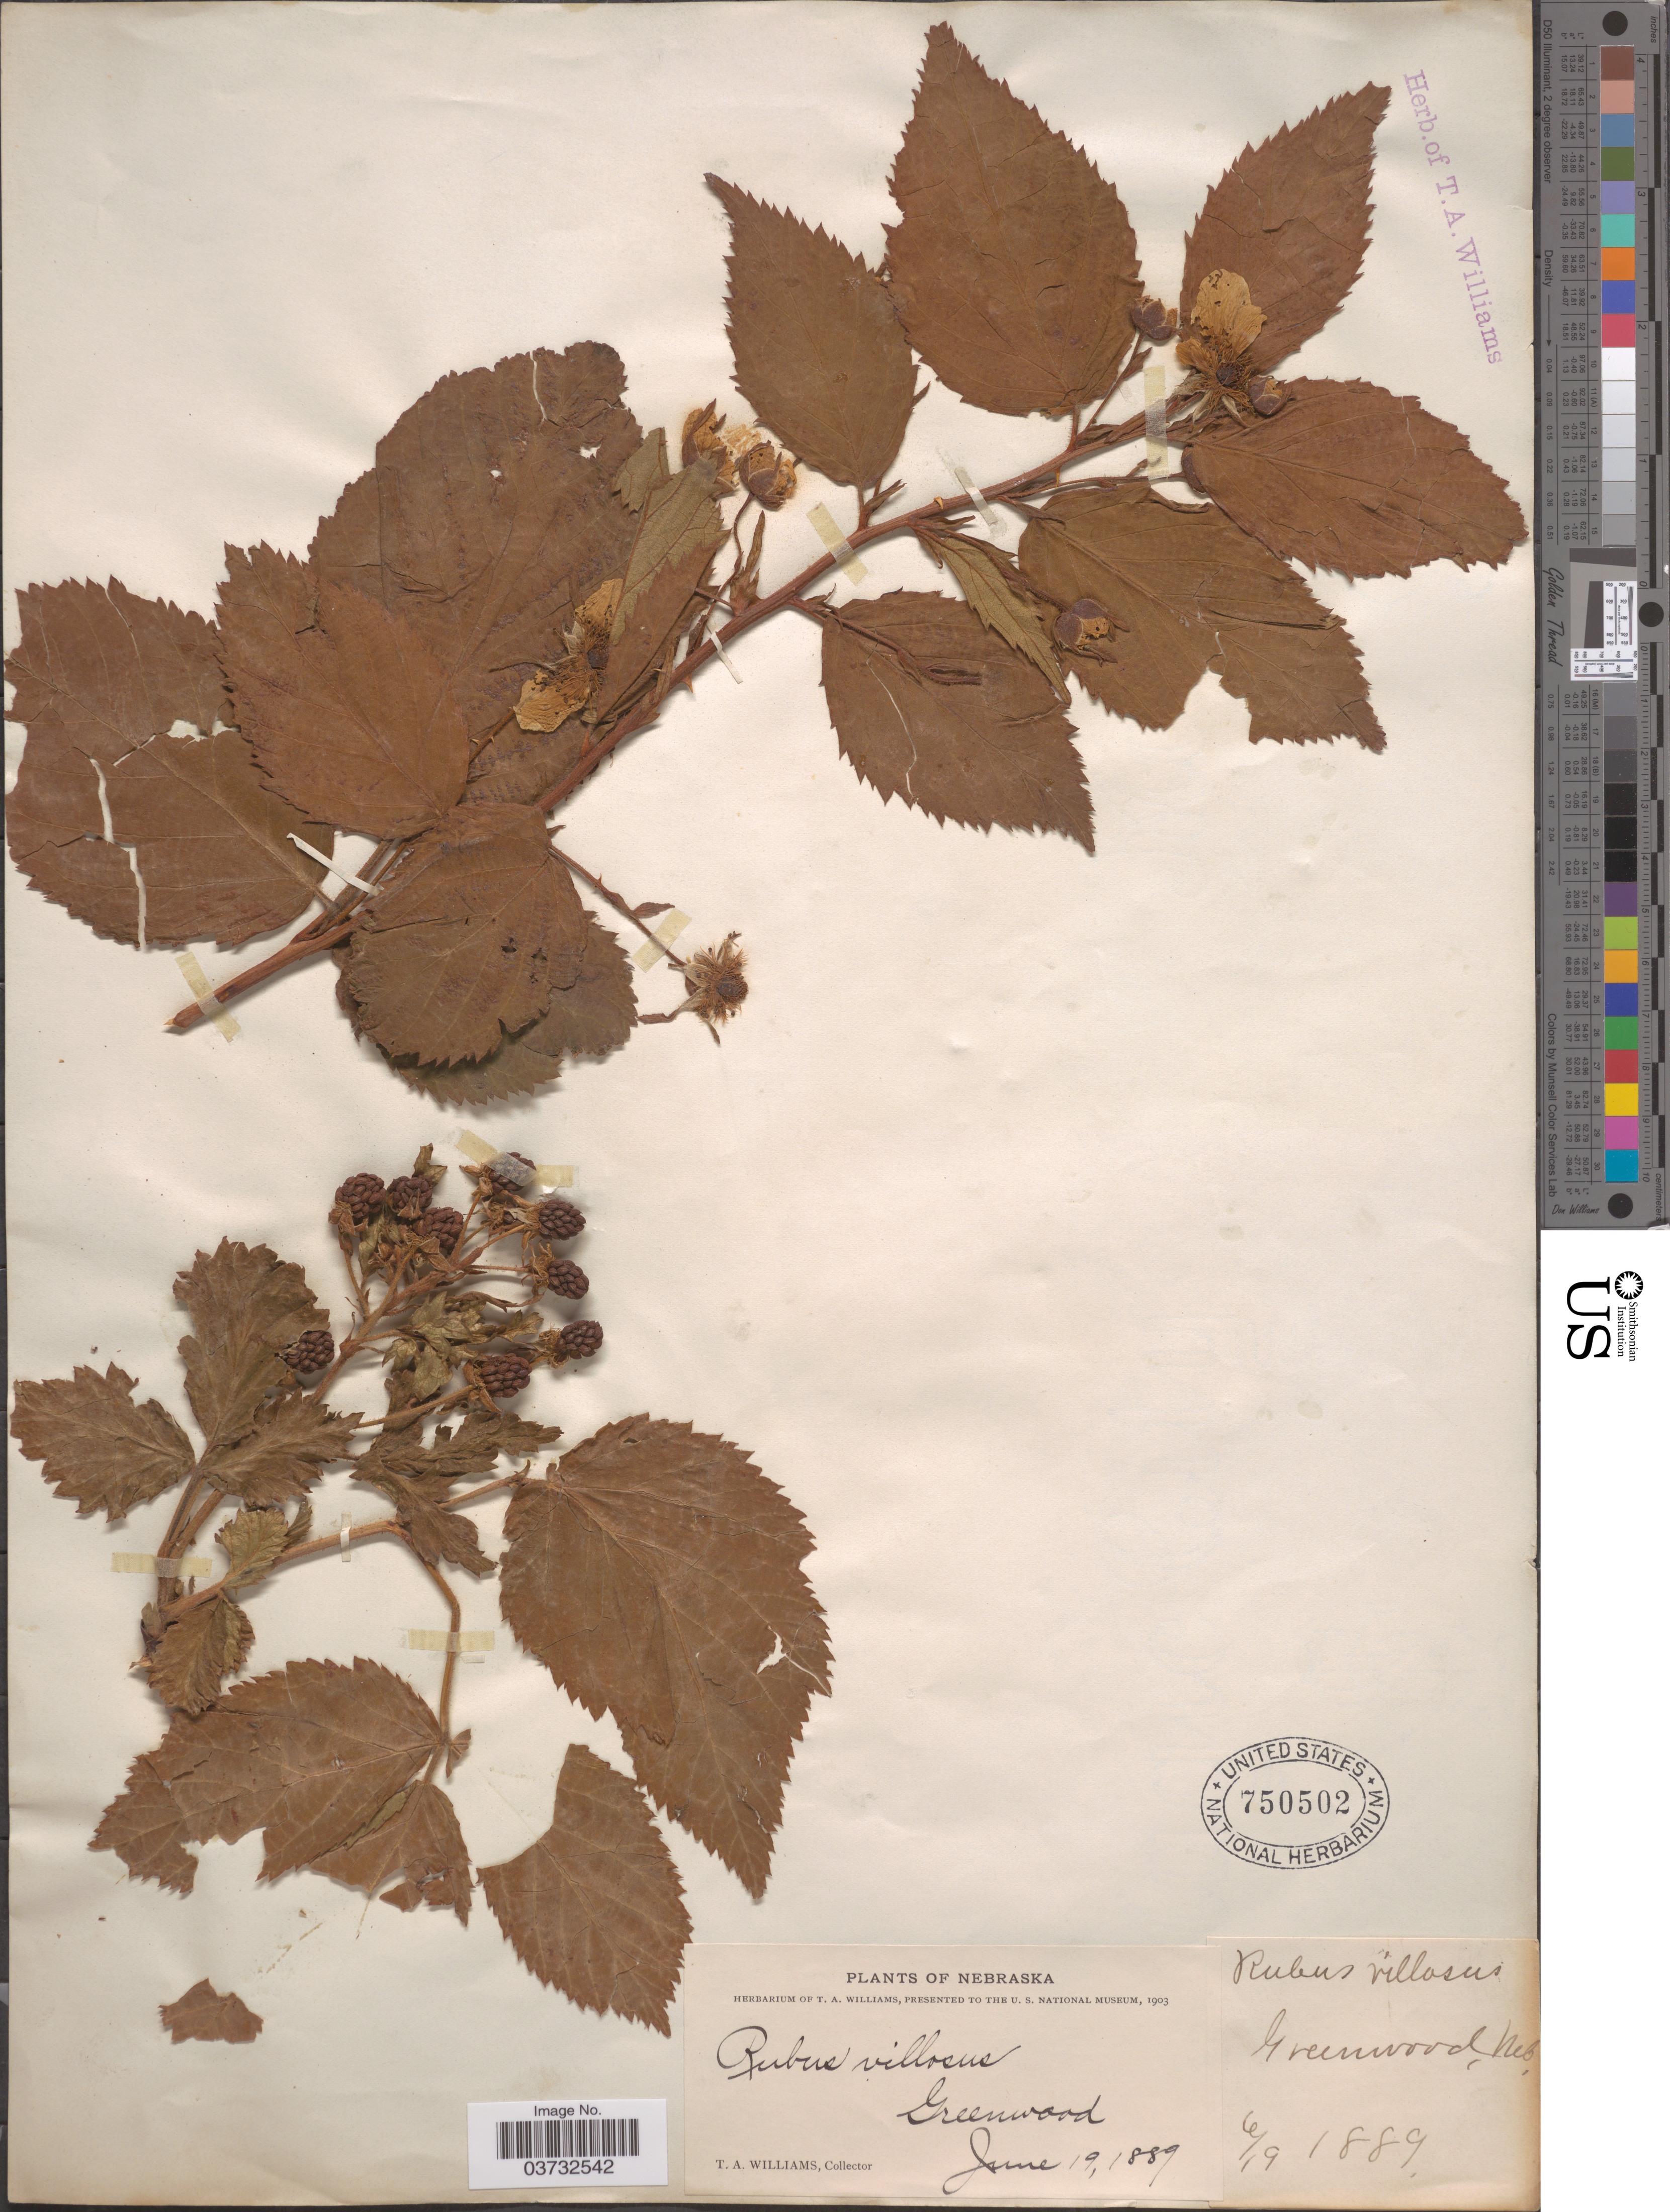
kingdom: Plantae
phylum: Tracheophyta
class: Magnoliopsida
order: Rosales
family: Rosaceae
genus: Rubus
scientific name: Rubus sp.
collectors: T. Williams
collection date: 1889-06-19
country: United States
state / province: Nebraska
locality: Greenwood.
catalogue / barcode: US 750502